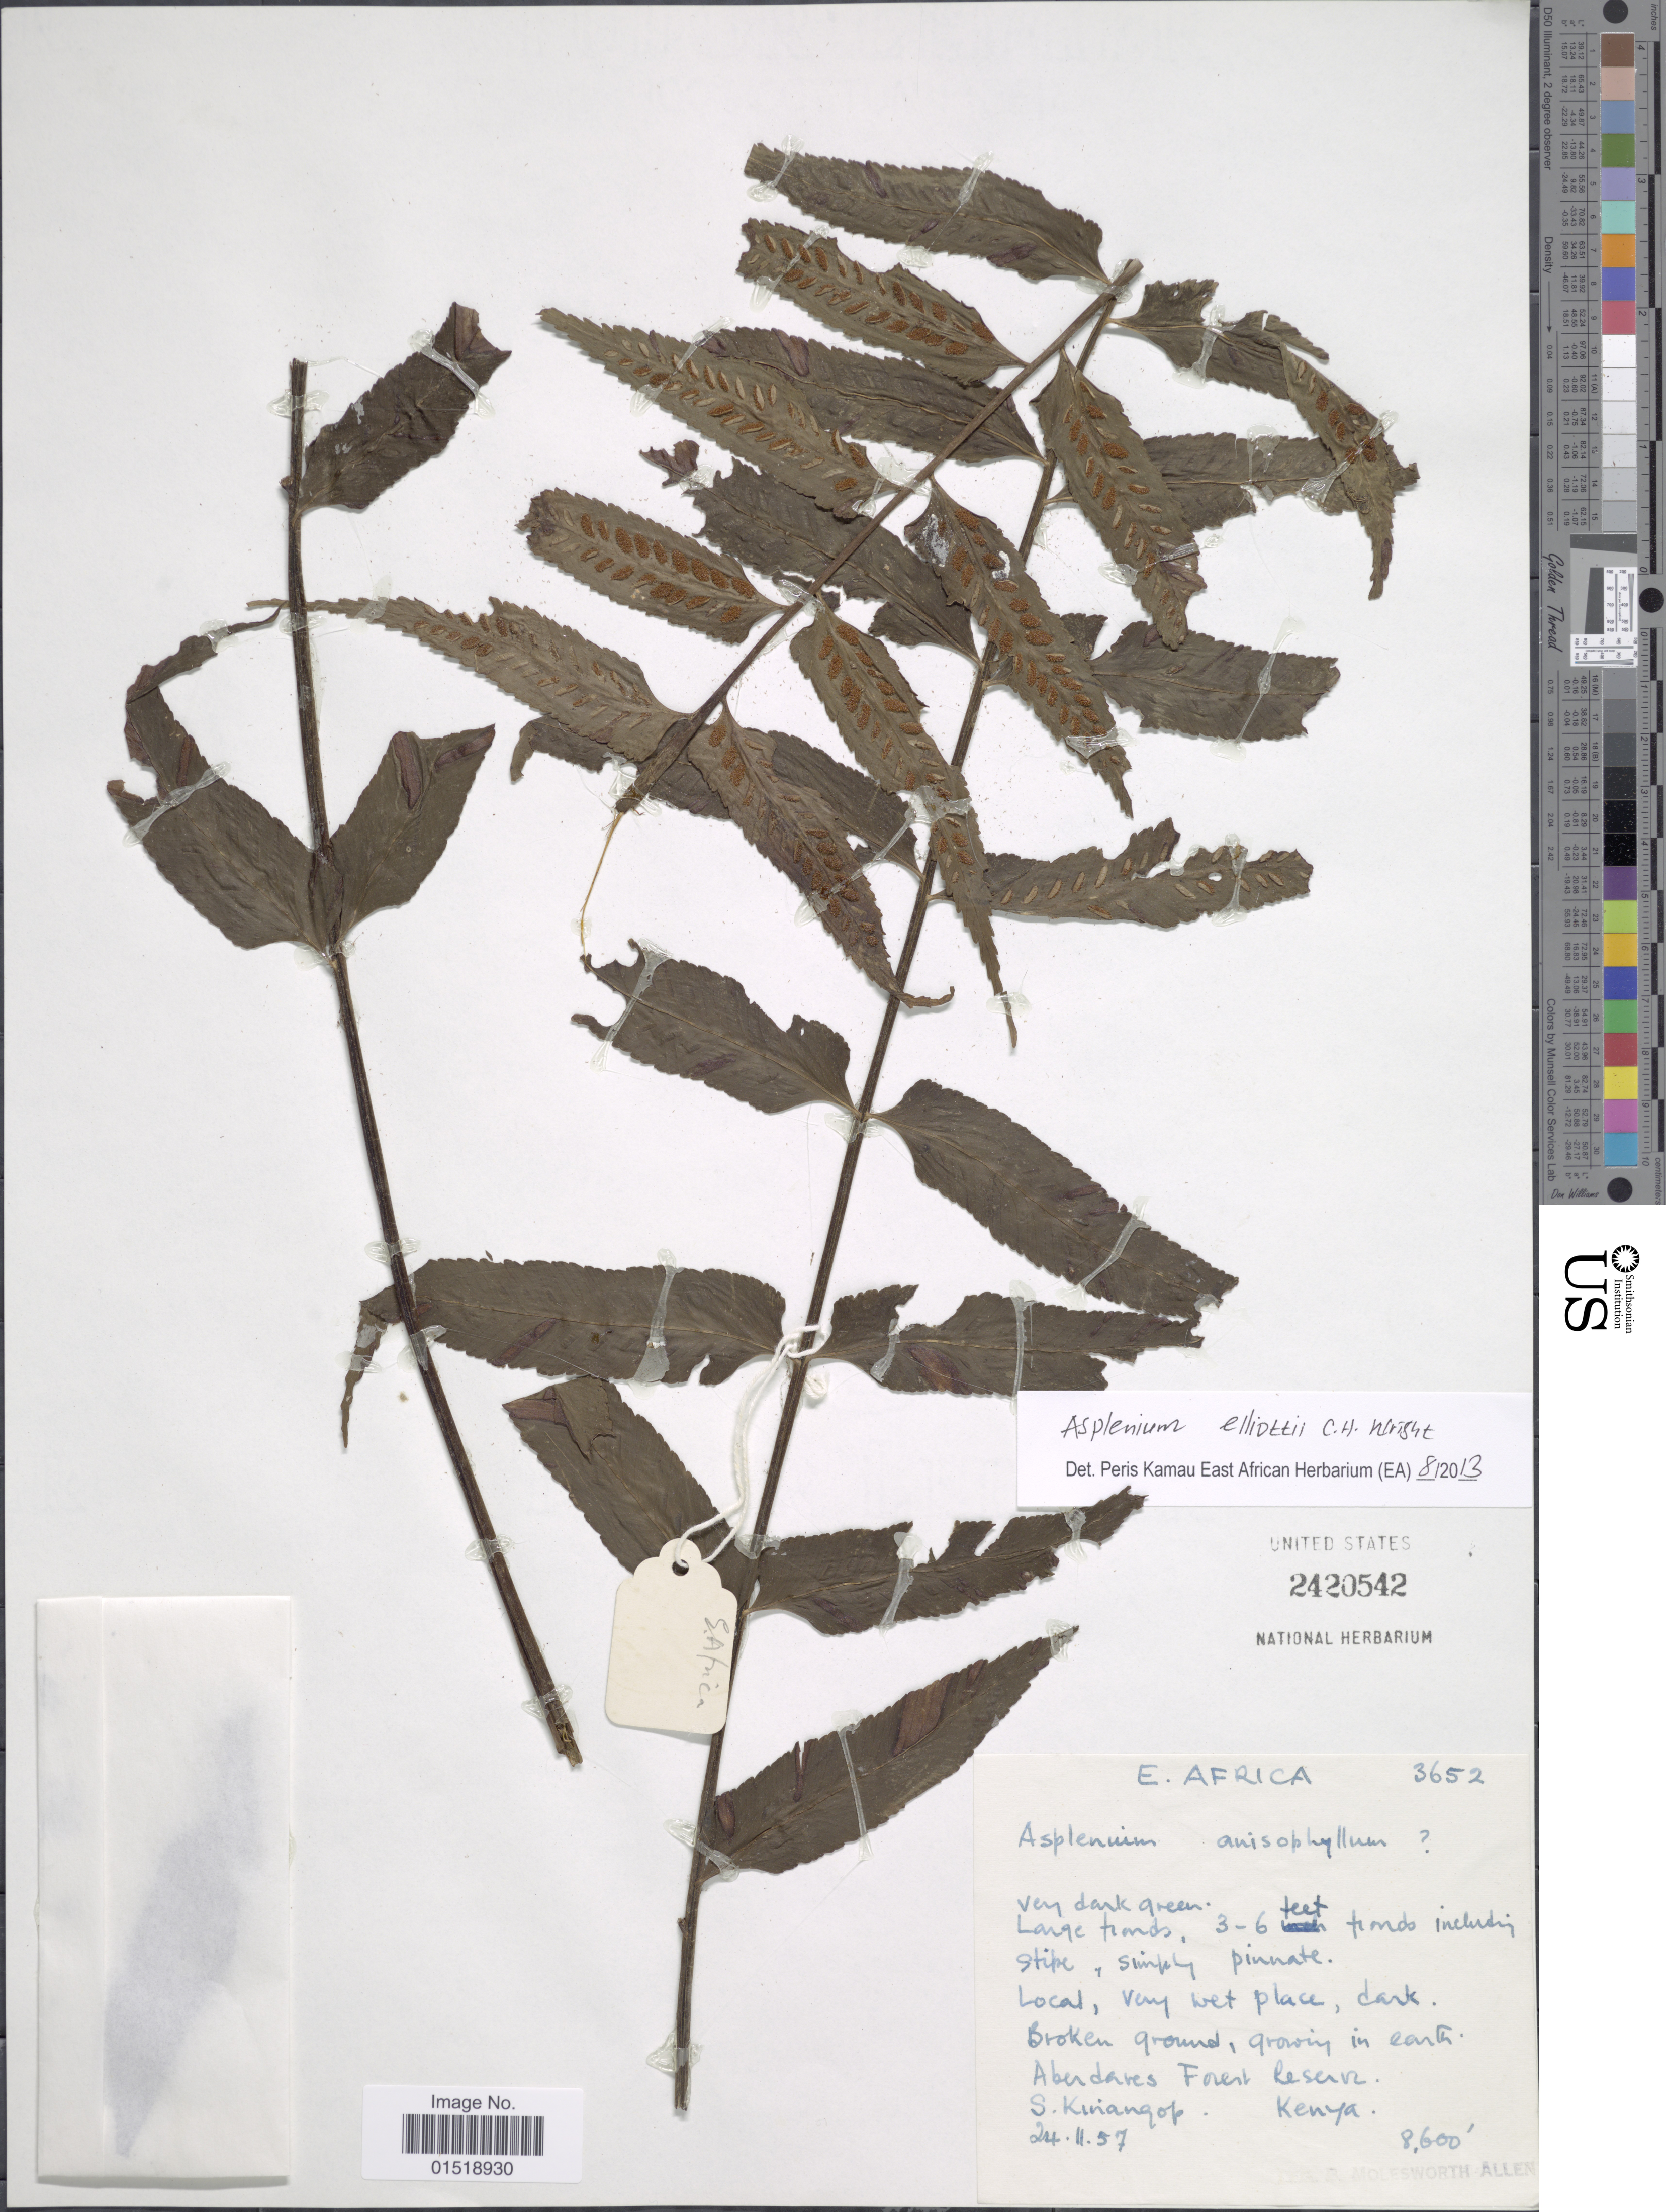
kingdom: Plantae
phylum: Tracheophyta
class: Polypodiopsida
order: Polypodiales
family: Aspleniaceae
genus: Asplenium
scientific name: Asplenium elliottii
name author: C.H. Wright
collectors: B. E. G. Molesworth-Allen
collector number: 3652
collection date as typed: Transcribed d/m/y: 24/11/57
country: Kenya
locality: Aberdares Forest Reserve, S. Kinangop.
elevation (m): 2621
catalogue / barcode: US 2420542